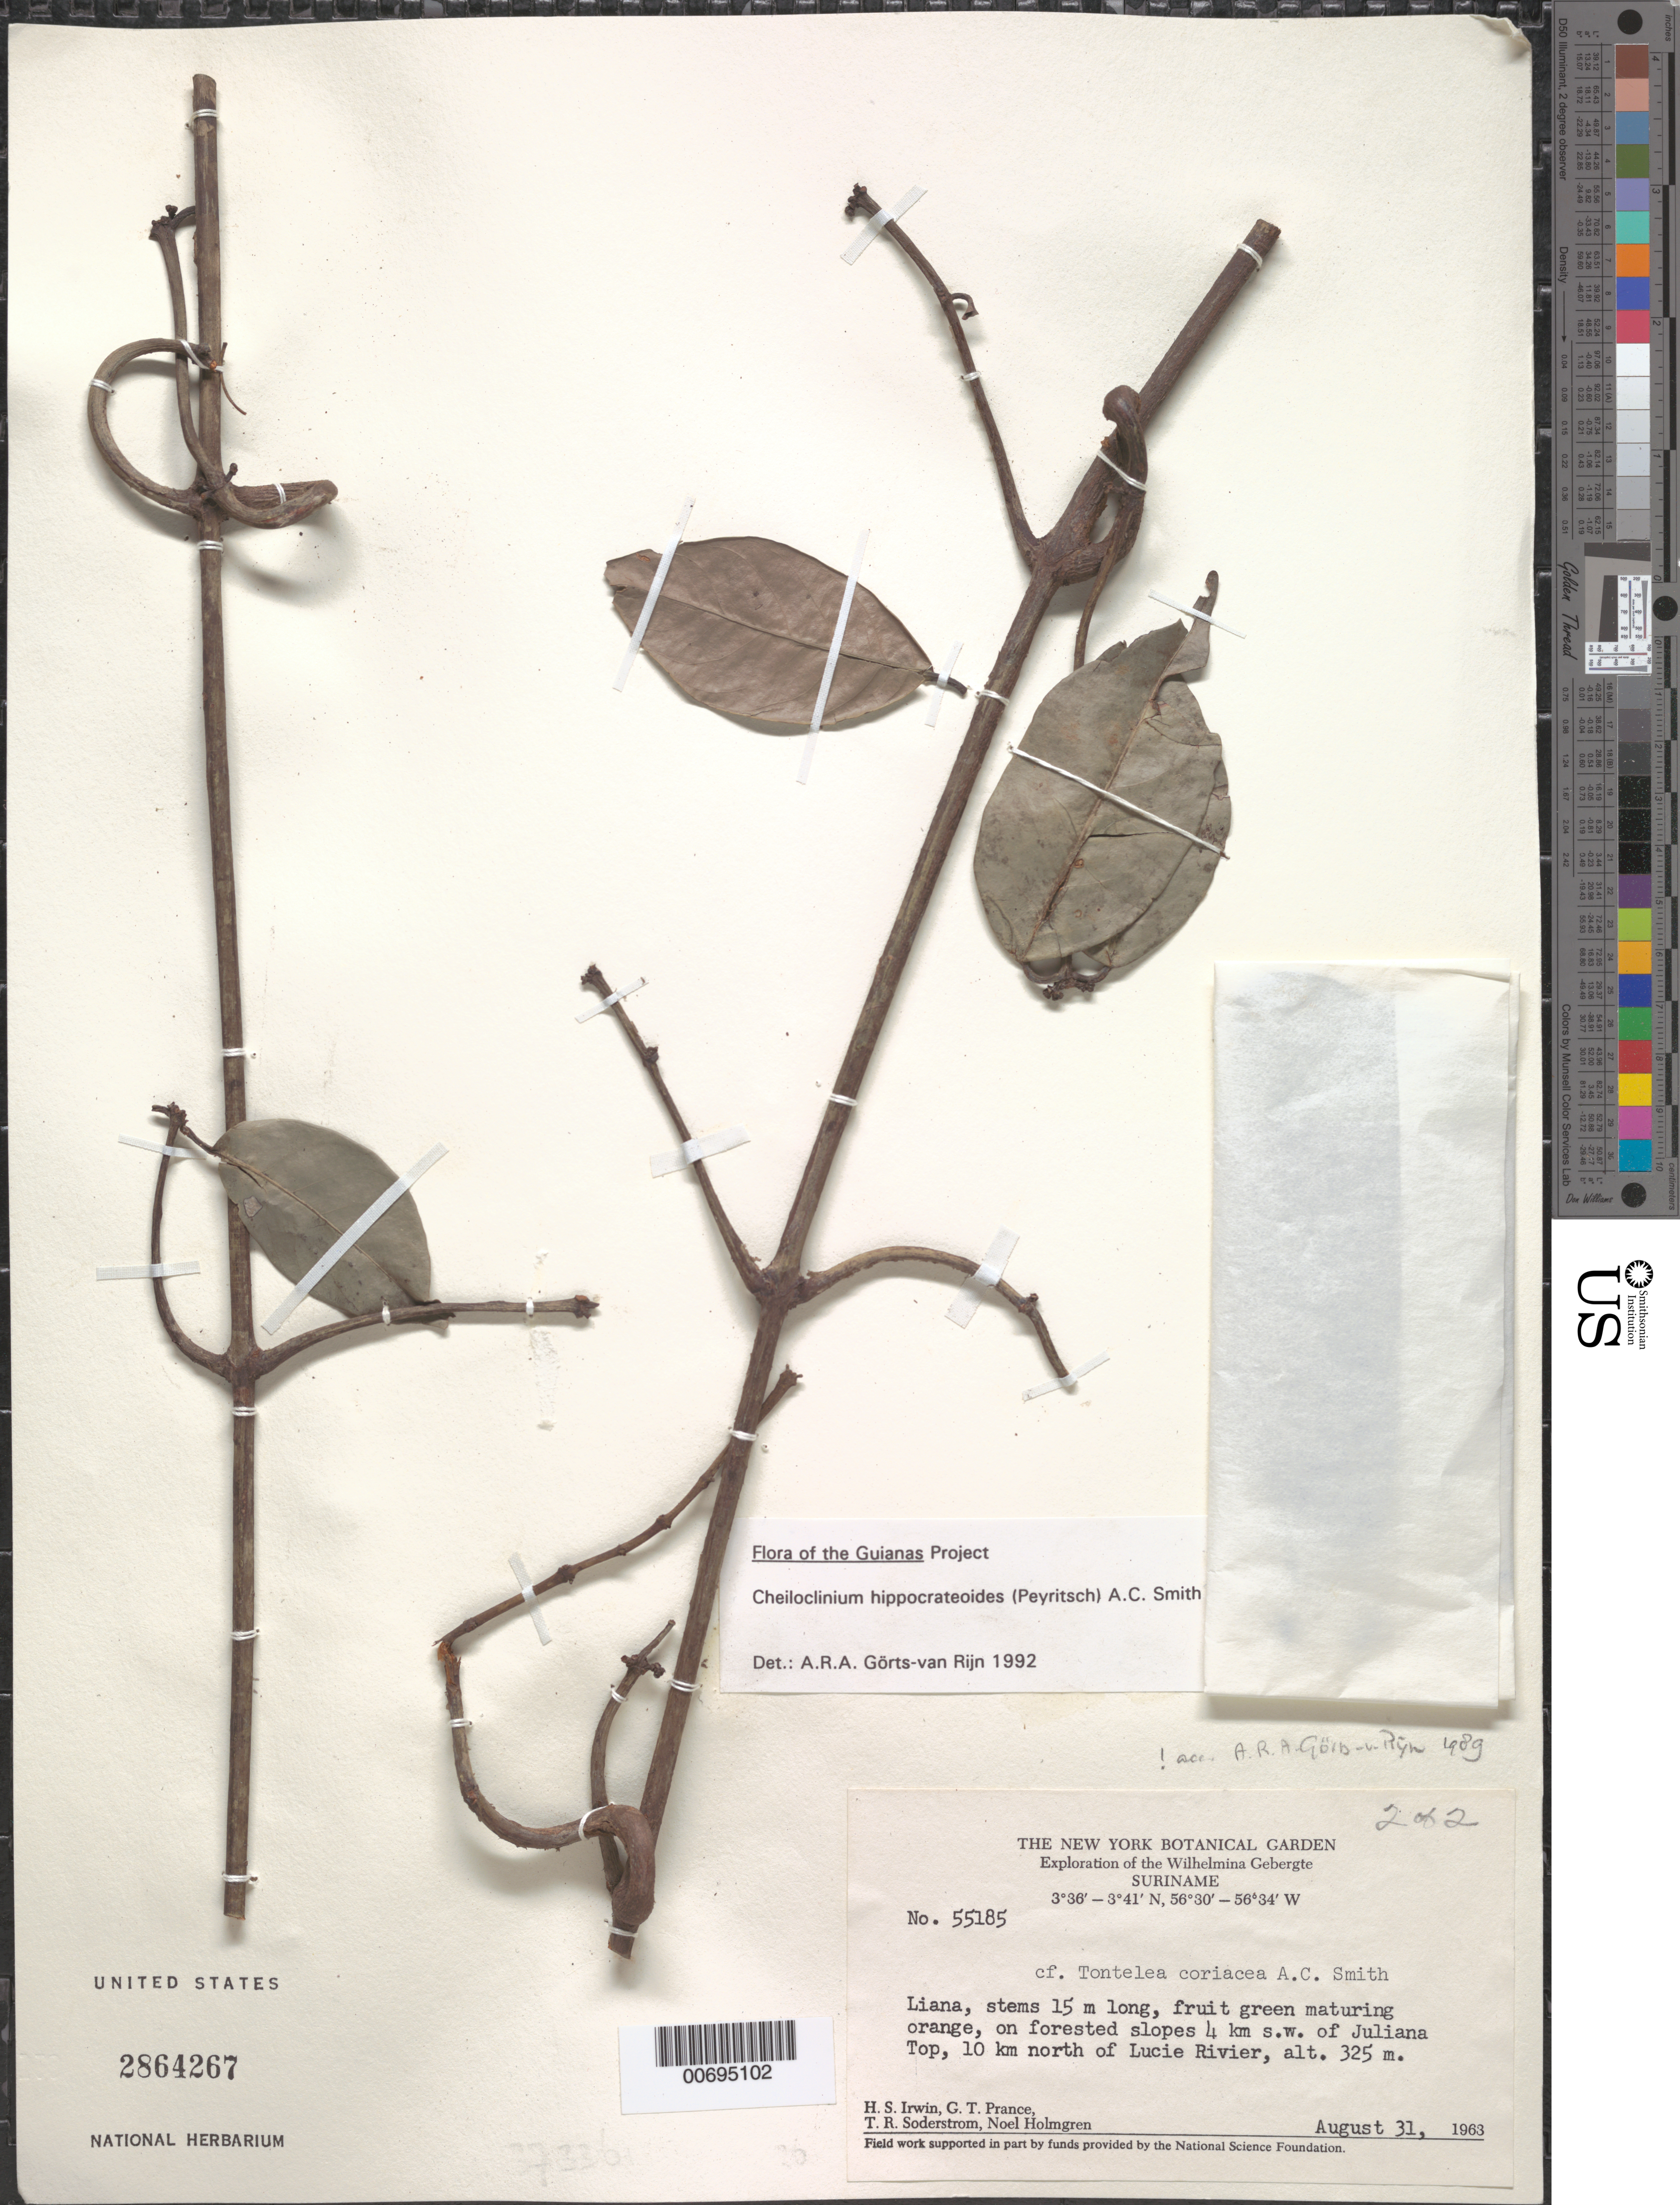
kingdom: Plantae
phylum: Tracheophyta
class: Magnoliopsida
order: Celastrales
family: Celastraceae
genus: Cheiloclinium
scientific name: Cheiloclinium hippocrateoides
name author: (Peyr.) A.C. Sm.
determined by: Görts-van Rijn, A. R. A.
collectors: H. Irwin, G. T. Prance, T. R. Soderstrom & N. H. Holmgren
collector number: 55185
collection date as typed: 31-Aug-63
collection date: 1963-08-31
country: Suriname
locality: Juliana Top, 4 km SW of; 10 km N of Lucie River, Wilhelmina Gebergte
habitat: In Pourouma, on forested slopes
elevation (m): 325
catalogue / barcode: US 2864267